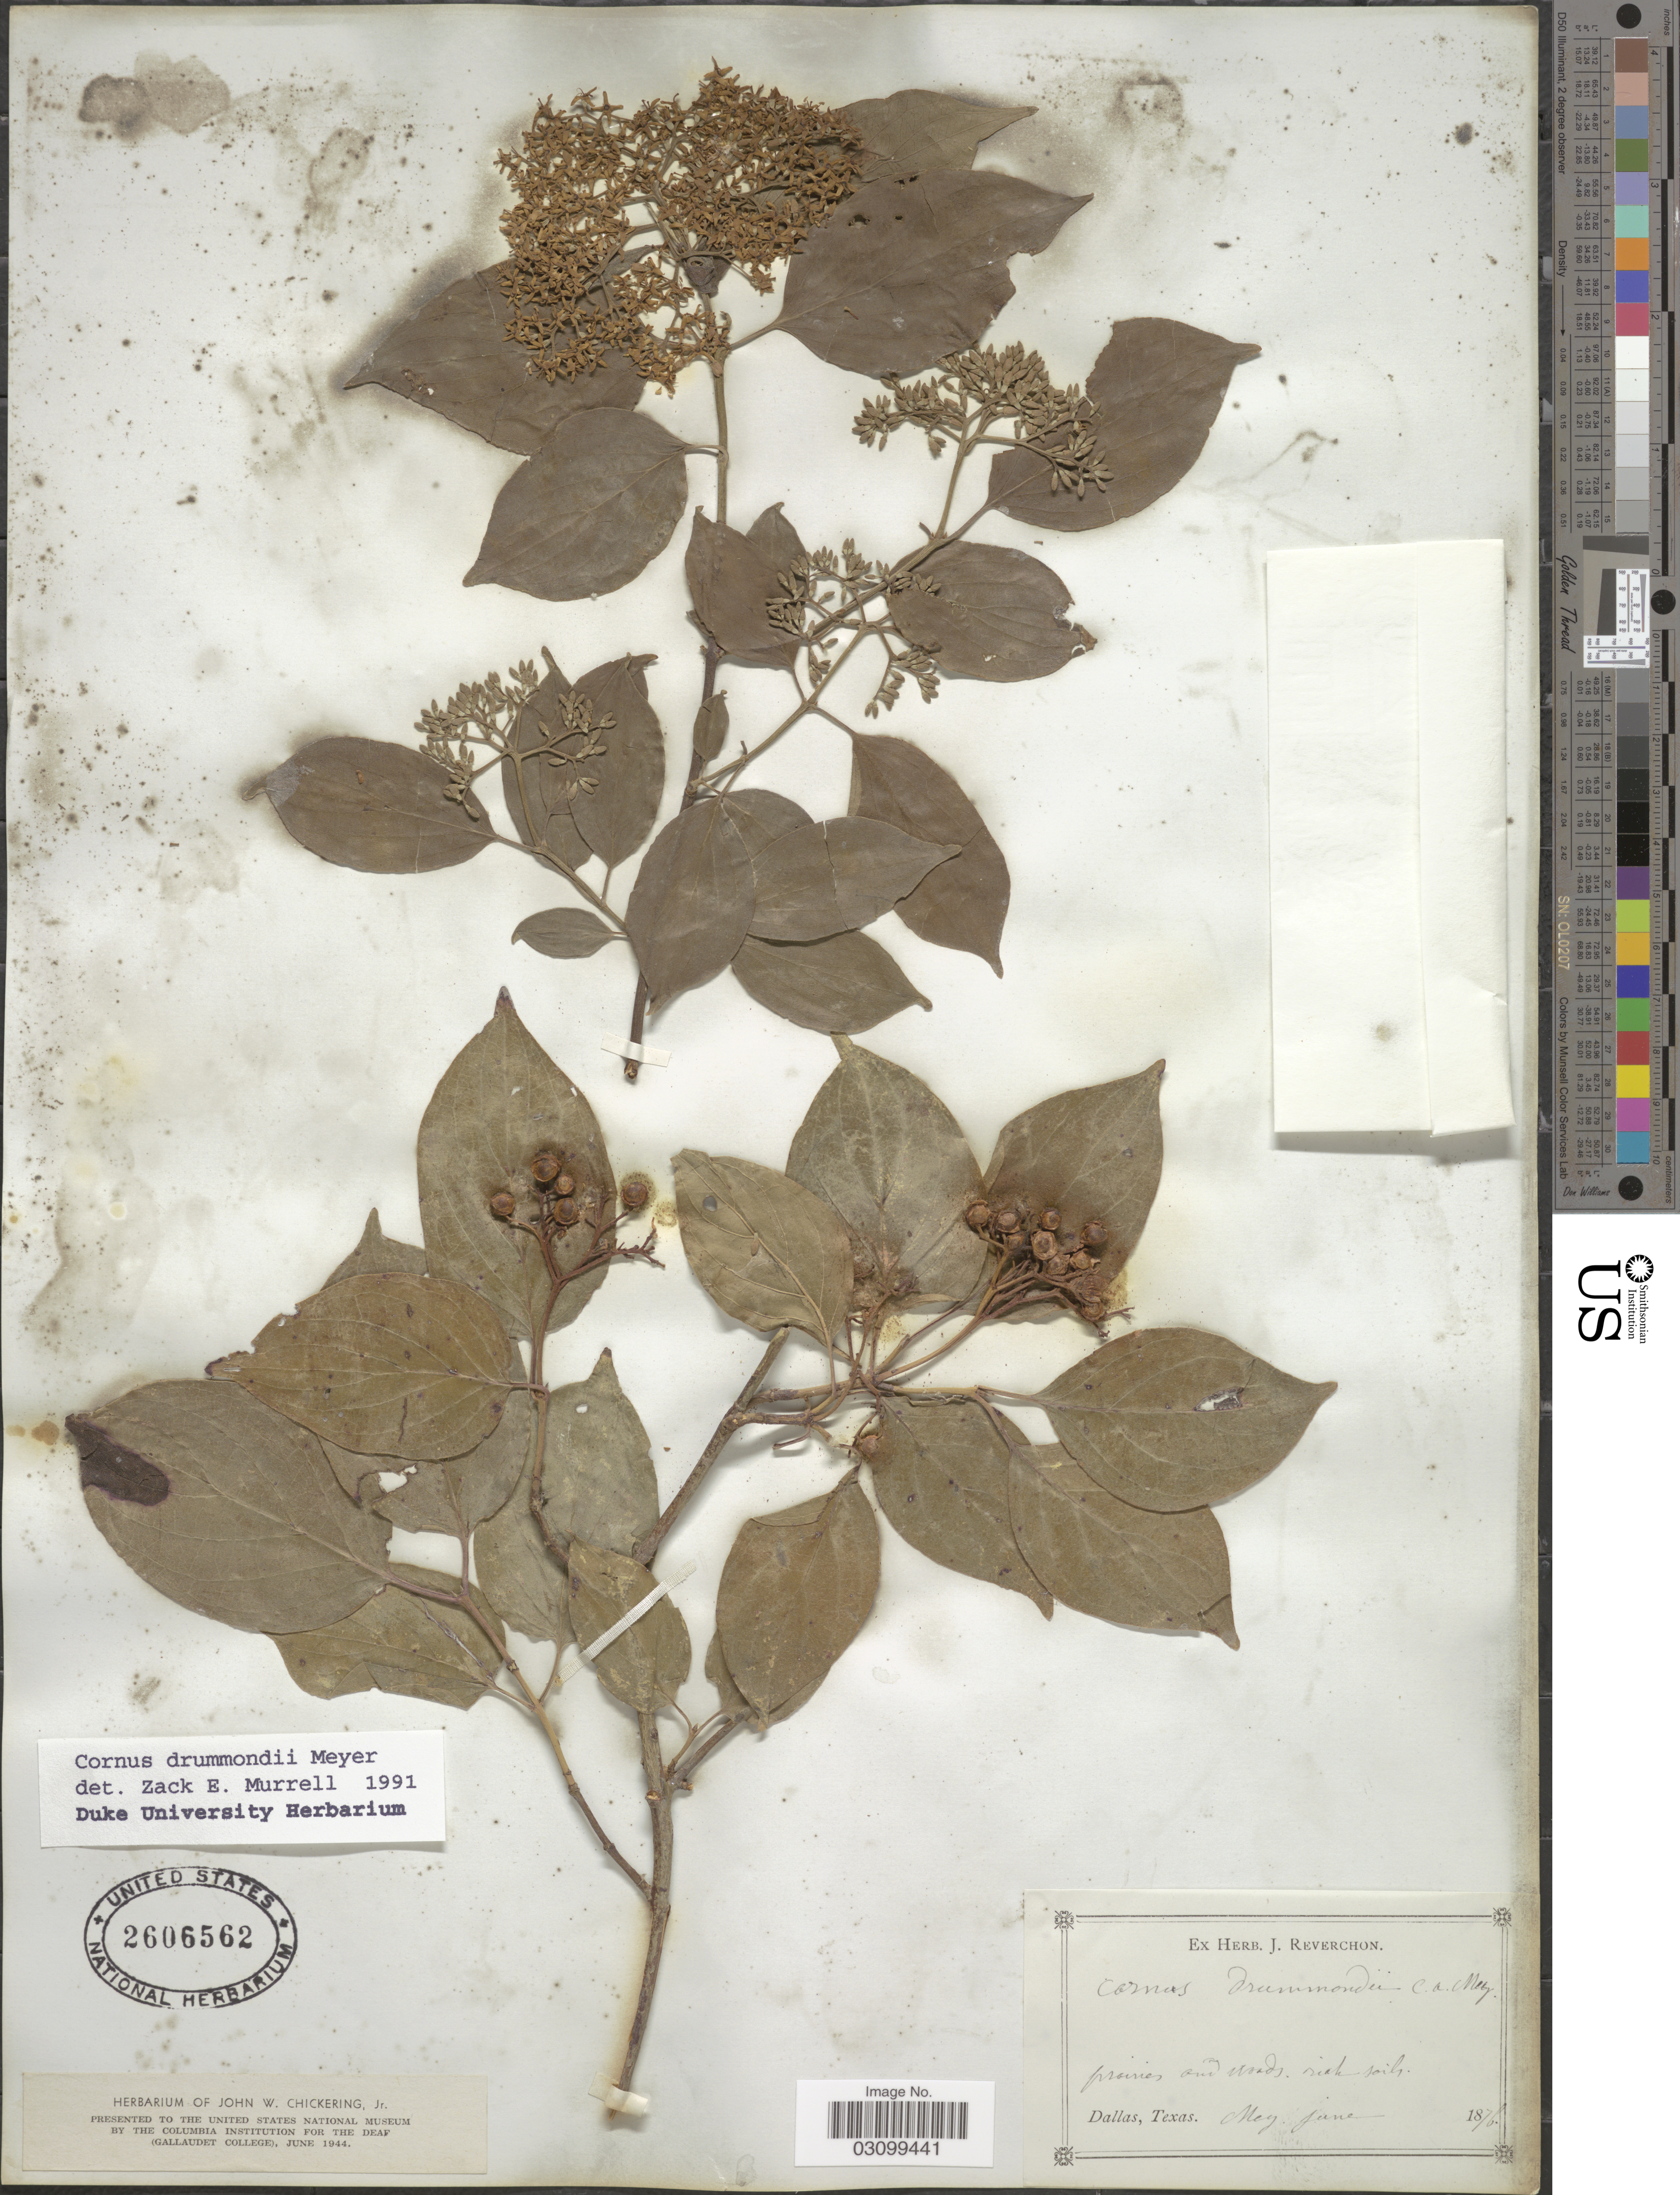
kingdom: Plantae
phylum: Tracheophyta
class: Magnoliopsida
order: Cornales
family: Cornaceae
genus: Cornus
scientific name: Cornus drummondii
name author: C.A. Mey.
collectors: ex herb. J. Reverchon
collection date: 1876-05/1876-06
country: United States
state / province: Texas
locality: Dallas.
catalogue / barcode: US 2606562